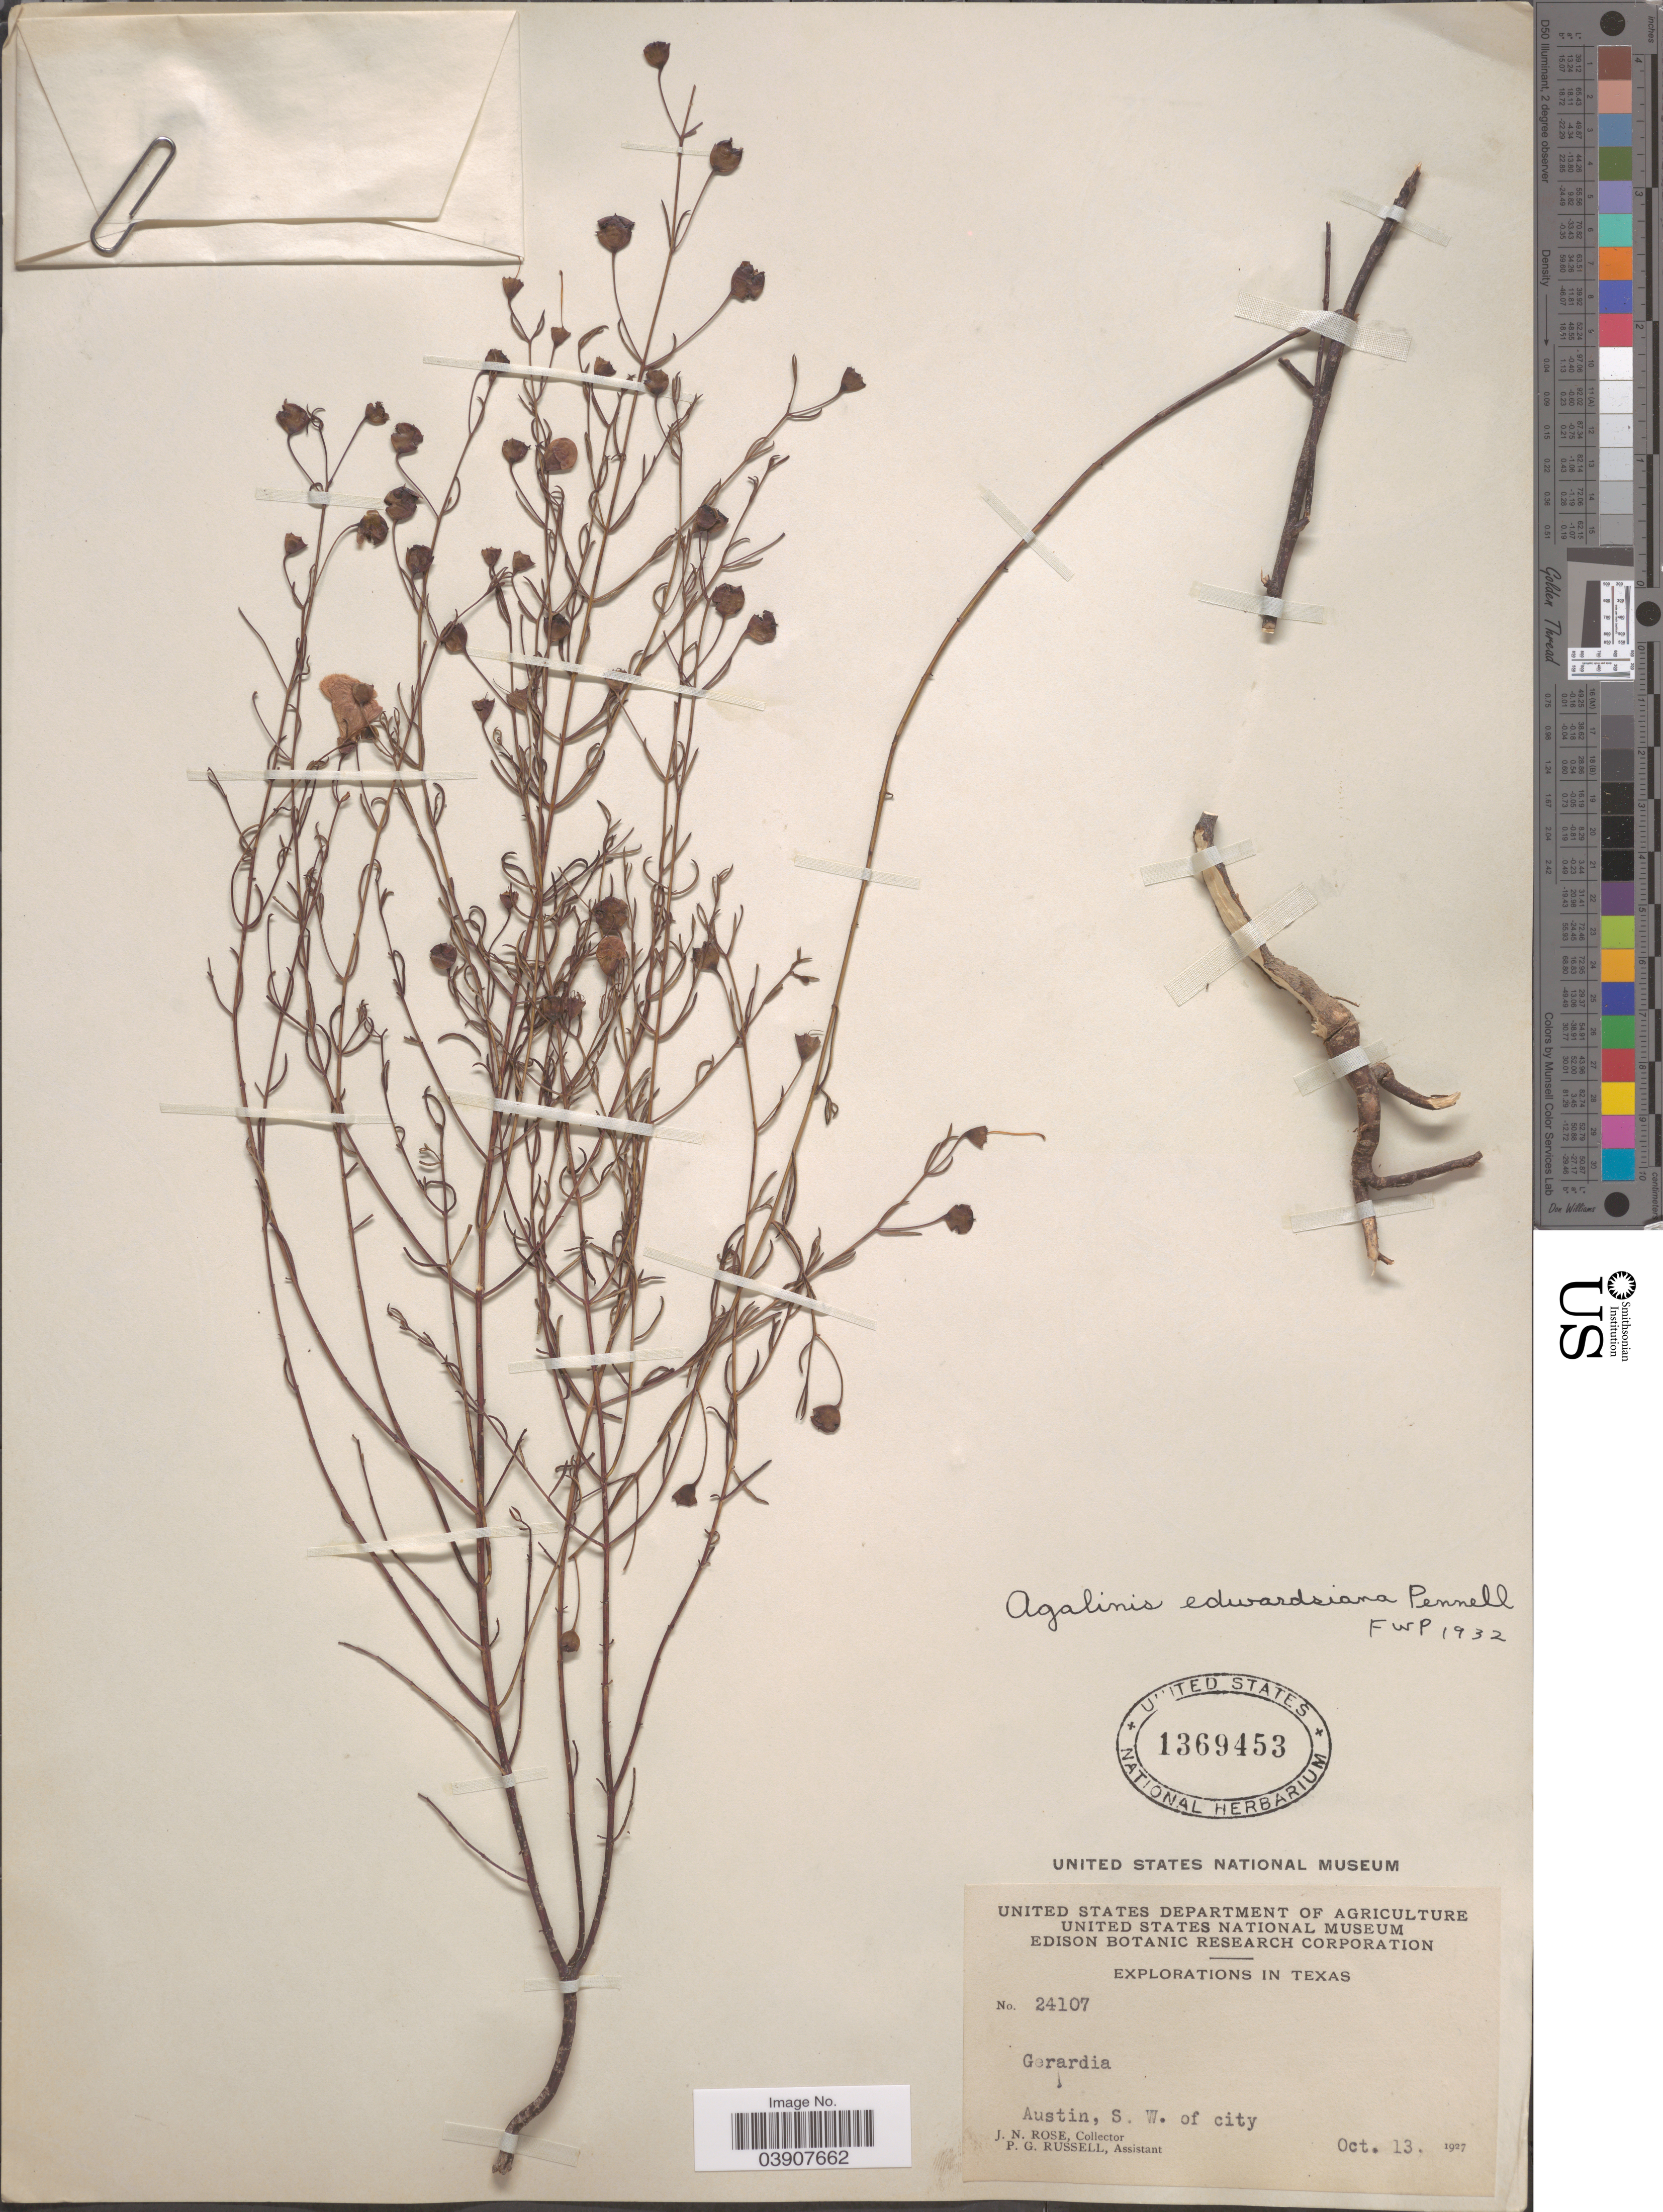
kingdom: Plantae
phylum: Tracheophyta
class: Magnoliopsida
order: Lamiales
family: Orobanchaceae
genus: Agalinis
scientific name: Agalinis edwardsiana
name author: Pennell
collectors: J. N. Rose & P. G. Russell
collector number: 24107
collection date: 1927-10-13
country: United States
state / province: Texas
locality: Austin, S. W. of city.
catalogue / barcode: US 1369453